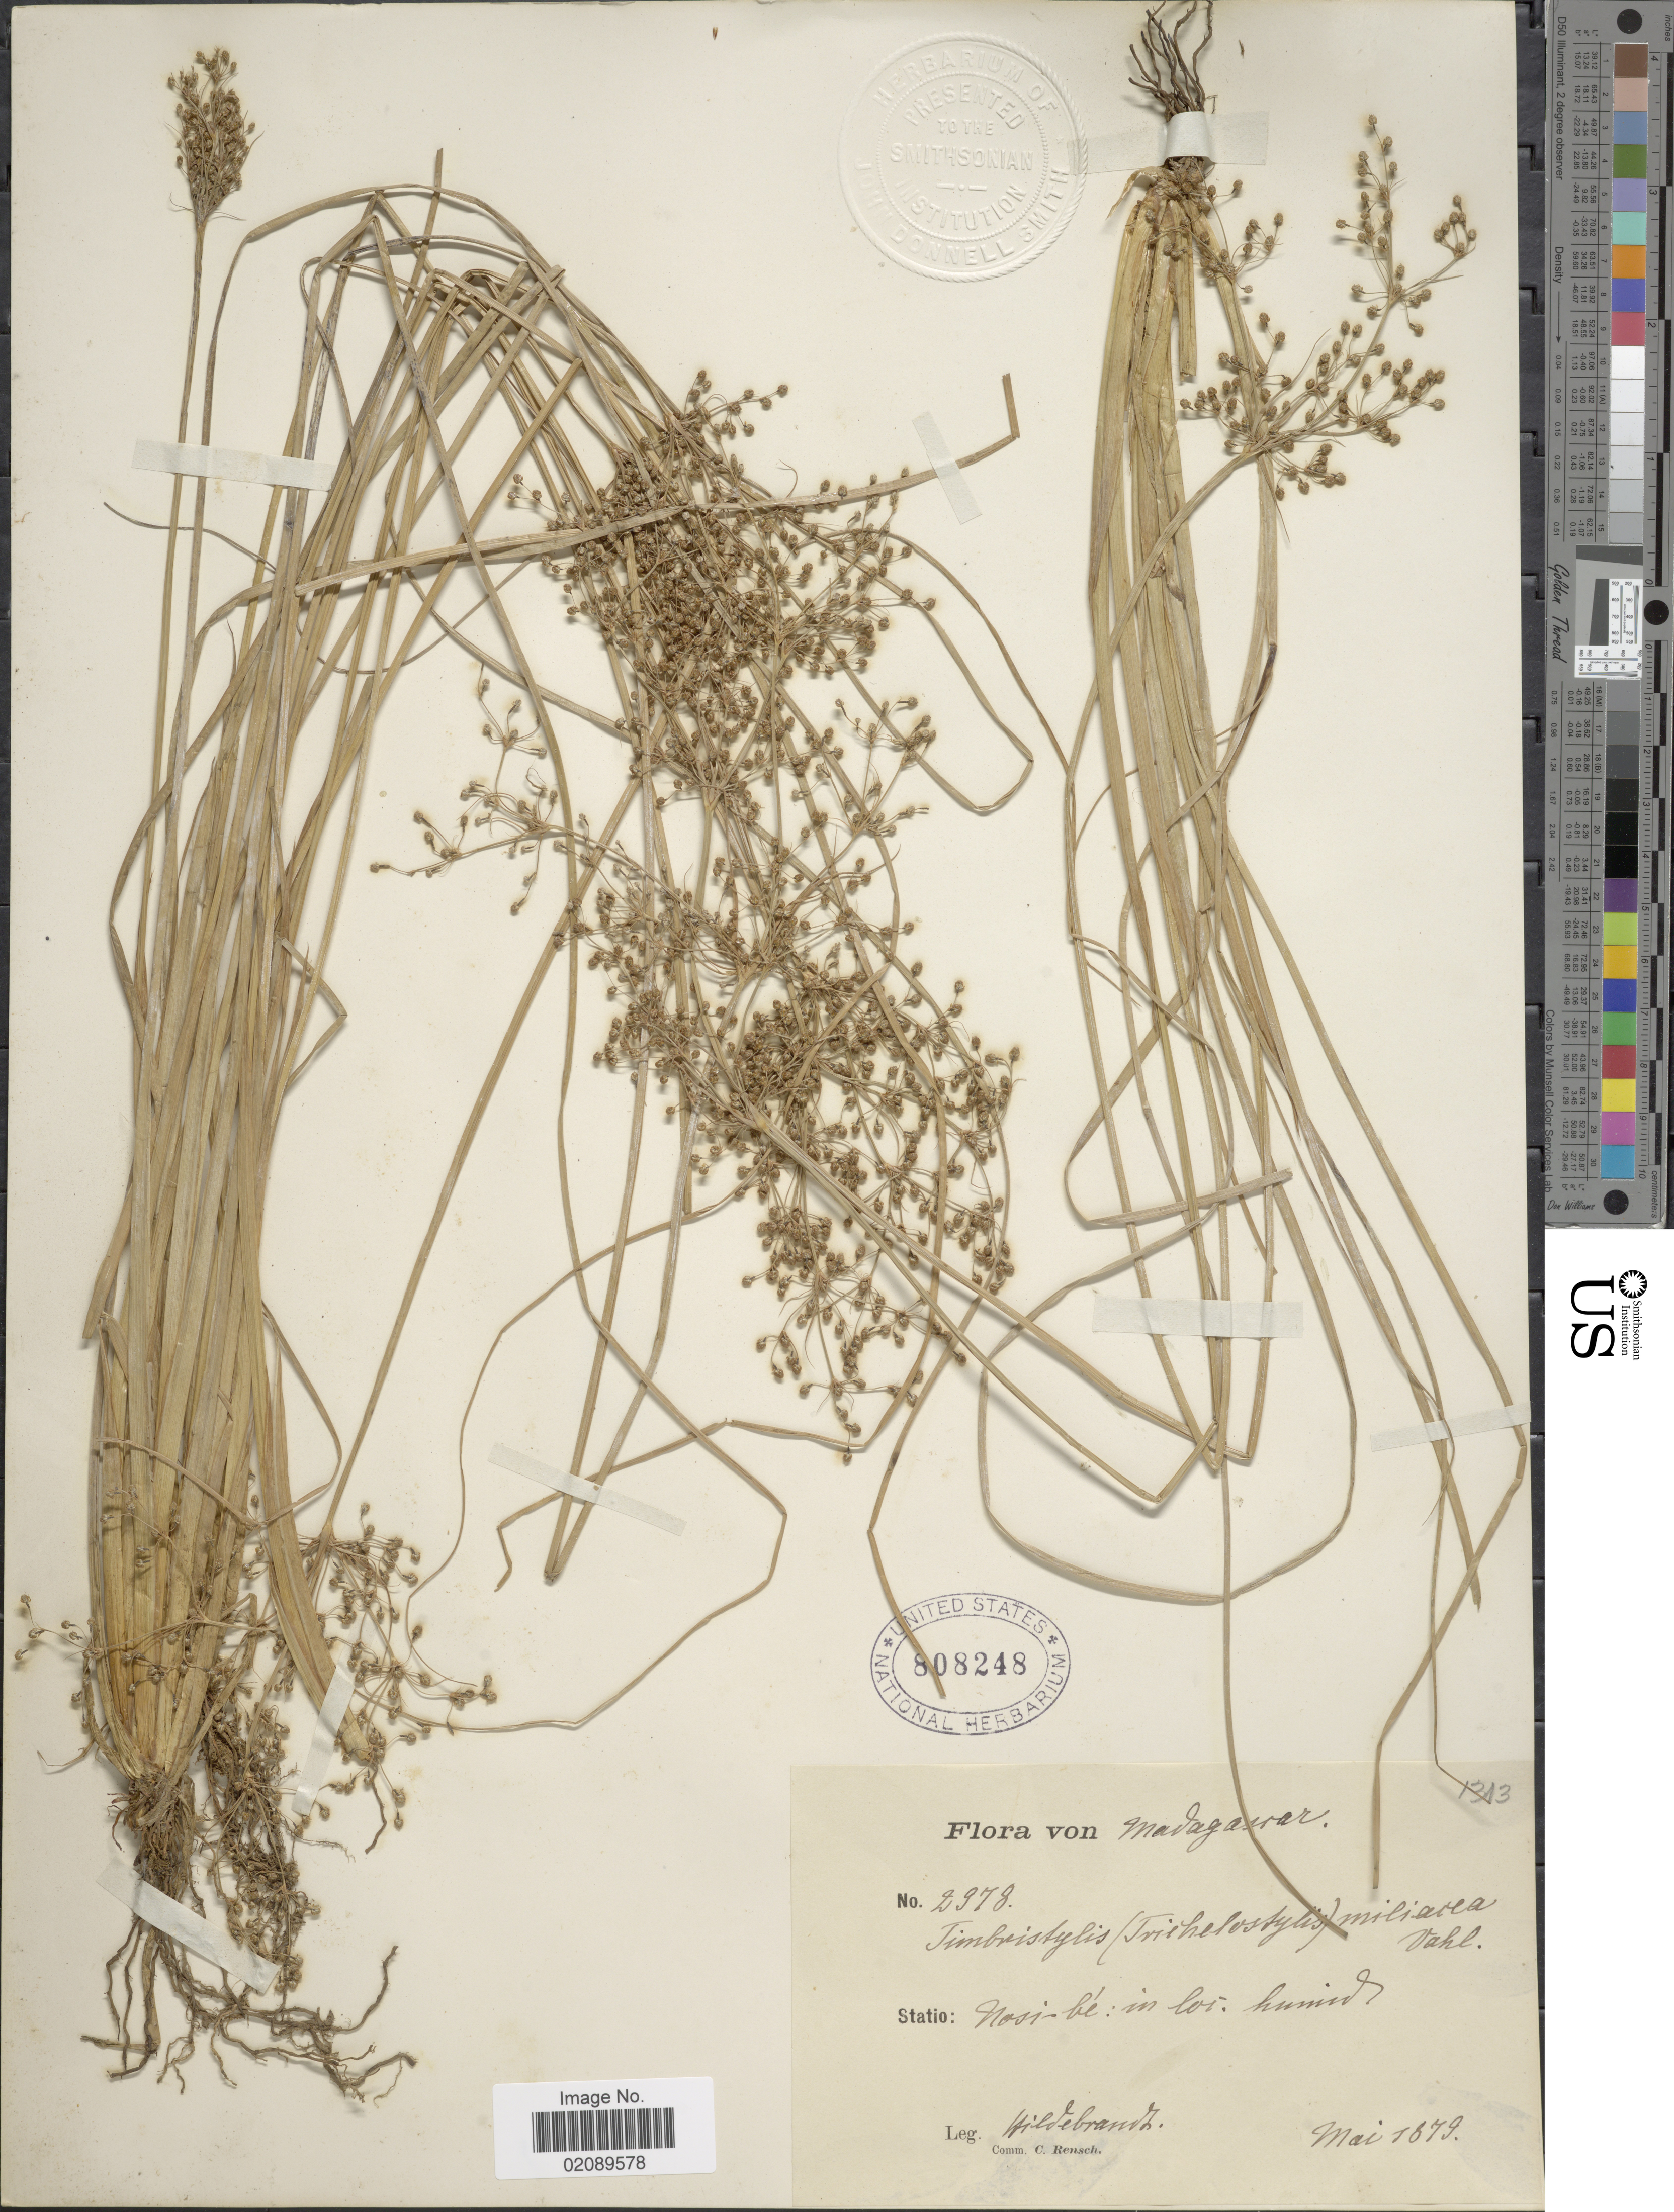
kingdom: Plantae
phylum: Tracheophyta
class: Liliopsida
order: Poales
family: Cyperaceae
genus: Fimbristylis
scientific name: Fimbristylis littoralis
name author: Gaudich.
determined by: Strong, M. T., (US), Smithsonian Institution - National Museum of Natural History (UNITED STATES)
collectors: J. Hildebrandt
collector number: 2978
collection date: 1879-05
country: Madagascar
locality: Statio: Nosi-be: in loc. humid.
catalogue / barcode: US 808248